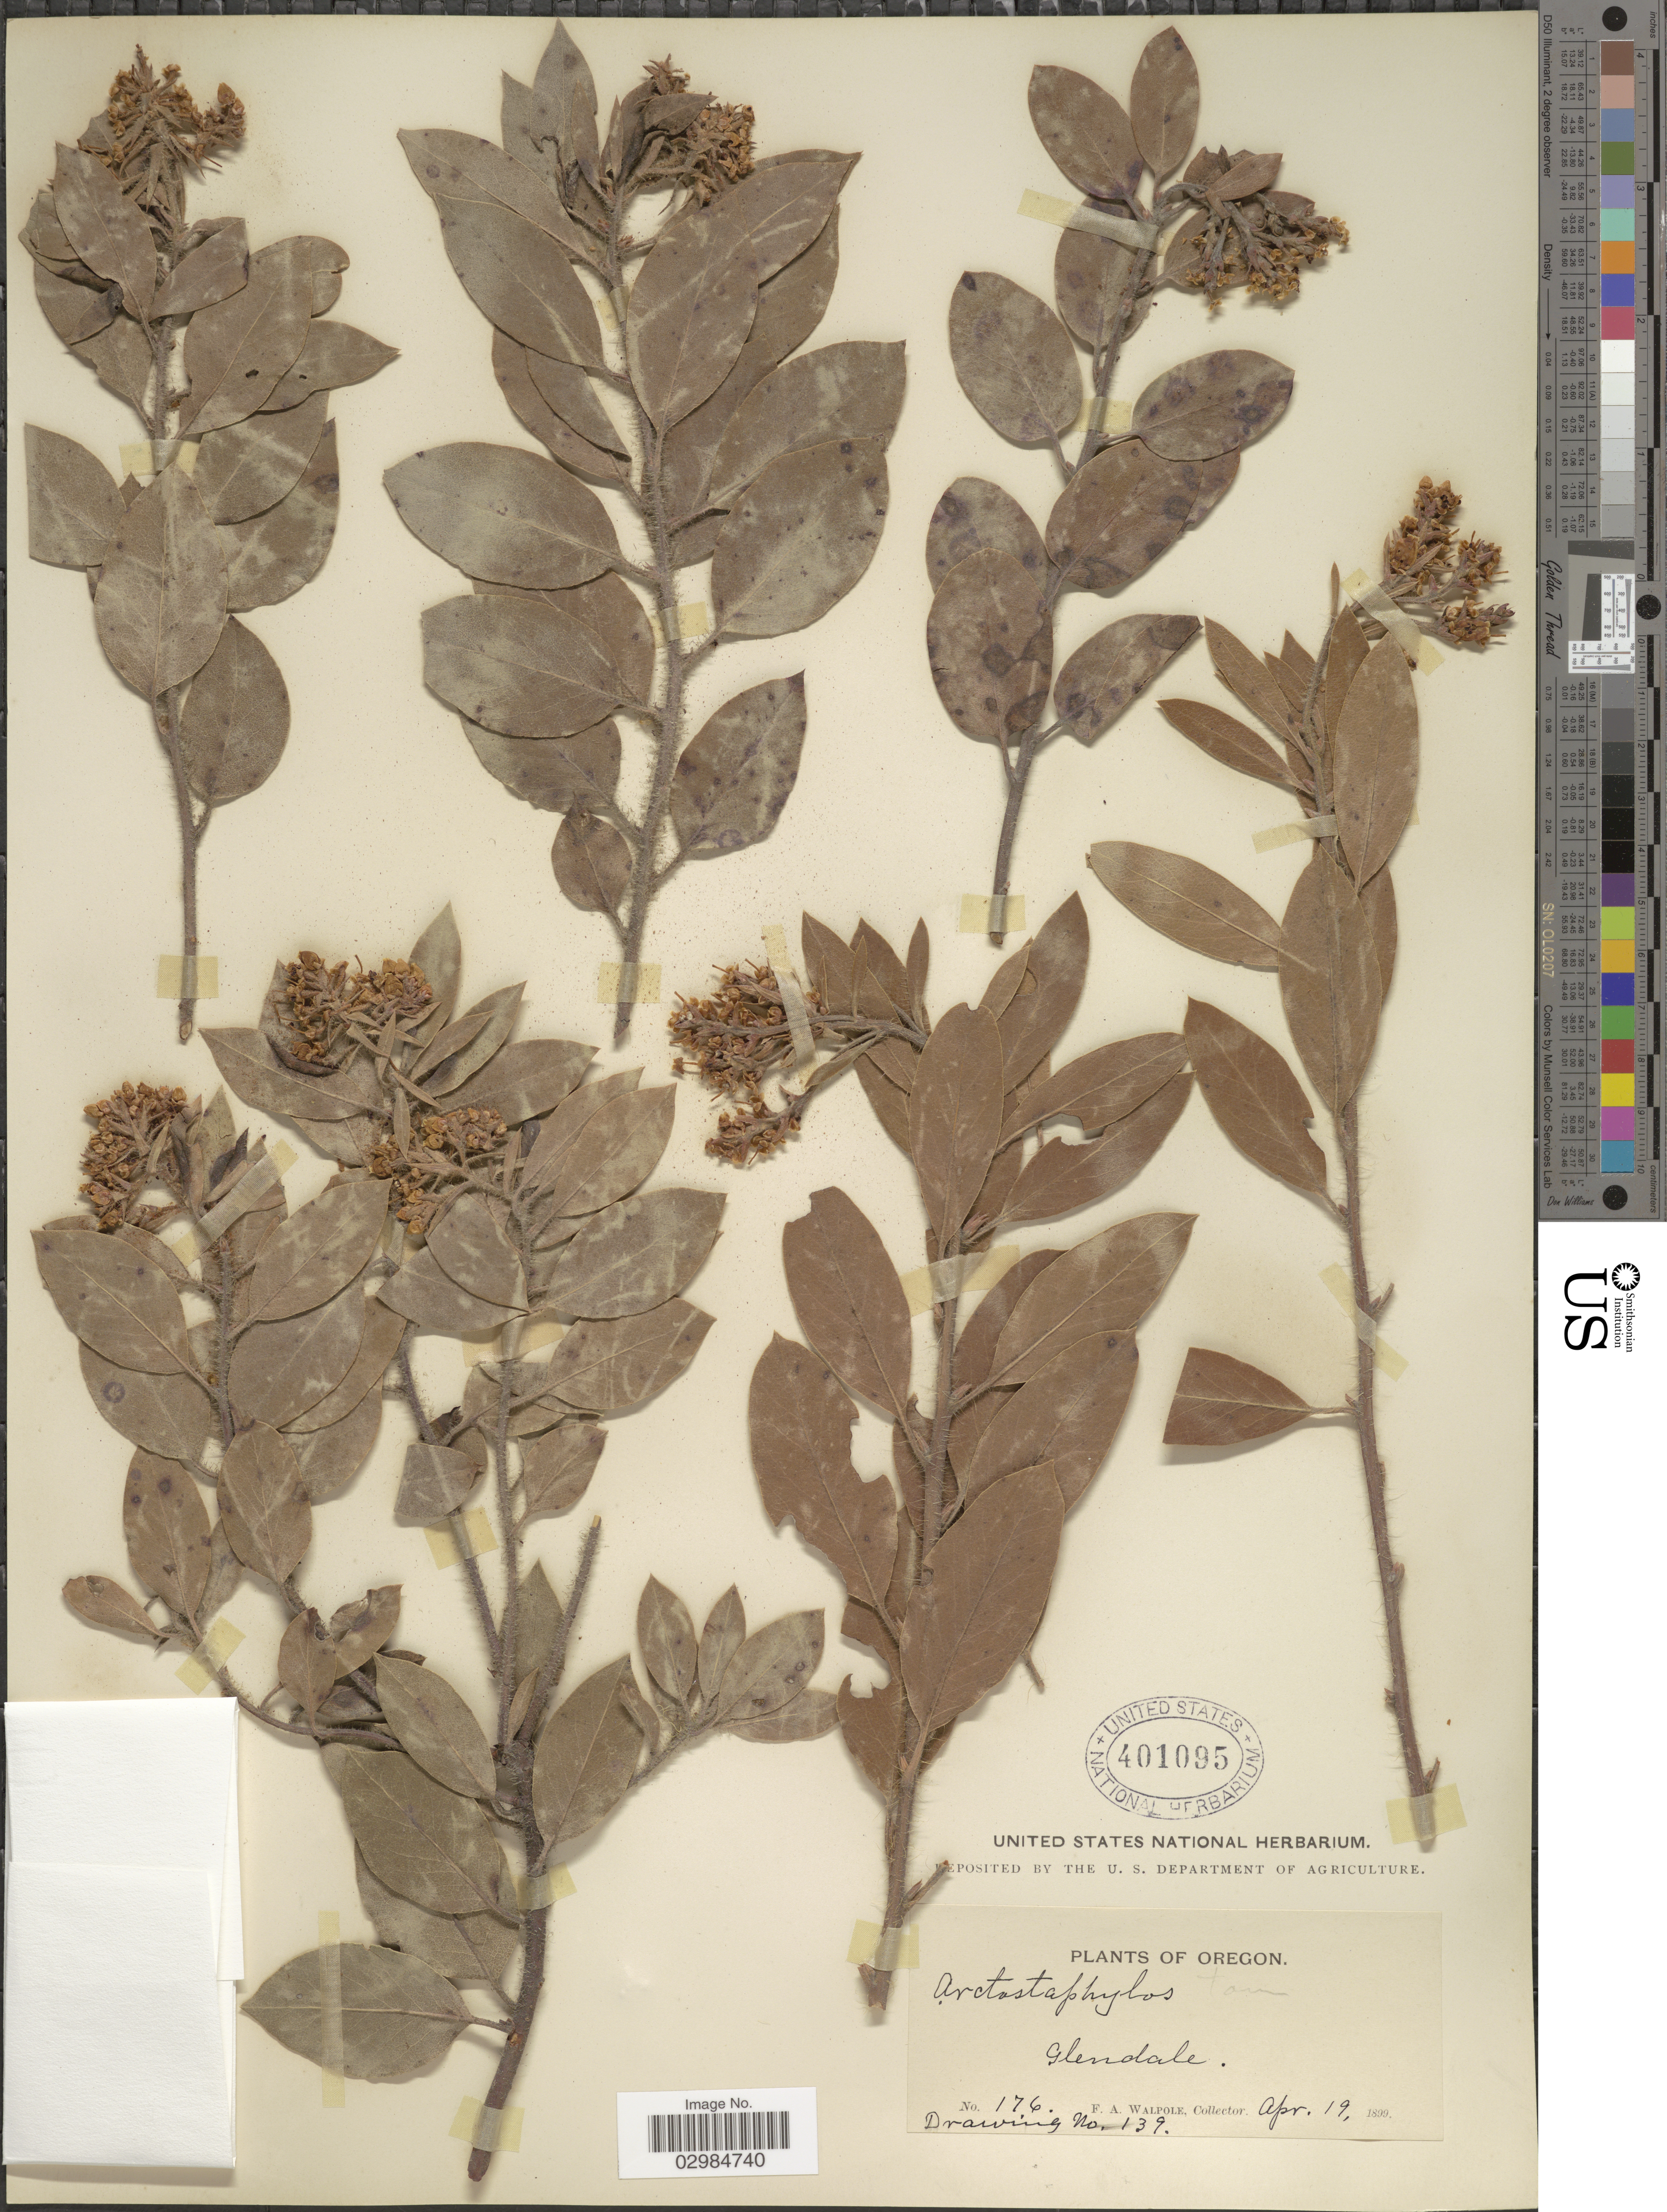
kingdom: Plantae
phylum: Tracheophyta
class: Magnoliopsida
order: Ericales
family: Ericaceae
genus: Arctostaphylos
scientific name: Arctostaphylos tomentosa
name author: (Pursh) Lindl.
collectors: F. Walpole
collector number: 176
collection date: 1899-04-19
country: United States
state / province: Oregon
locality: Glendale.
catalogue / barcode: US 401095